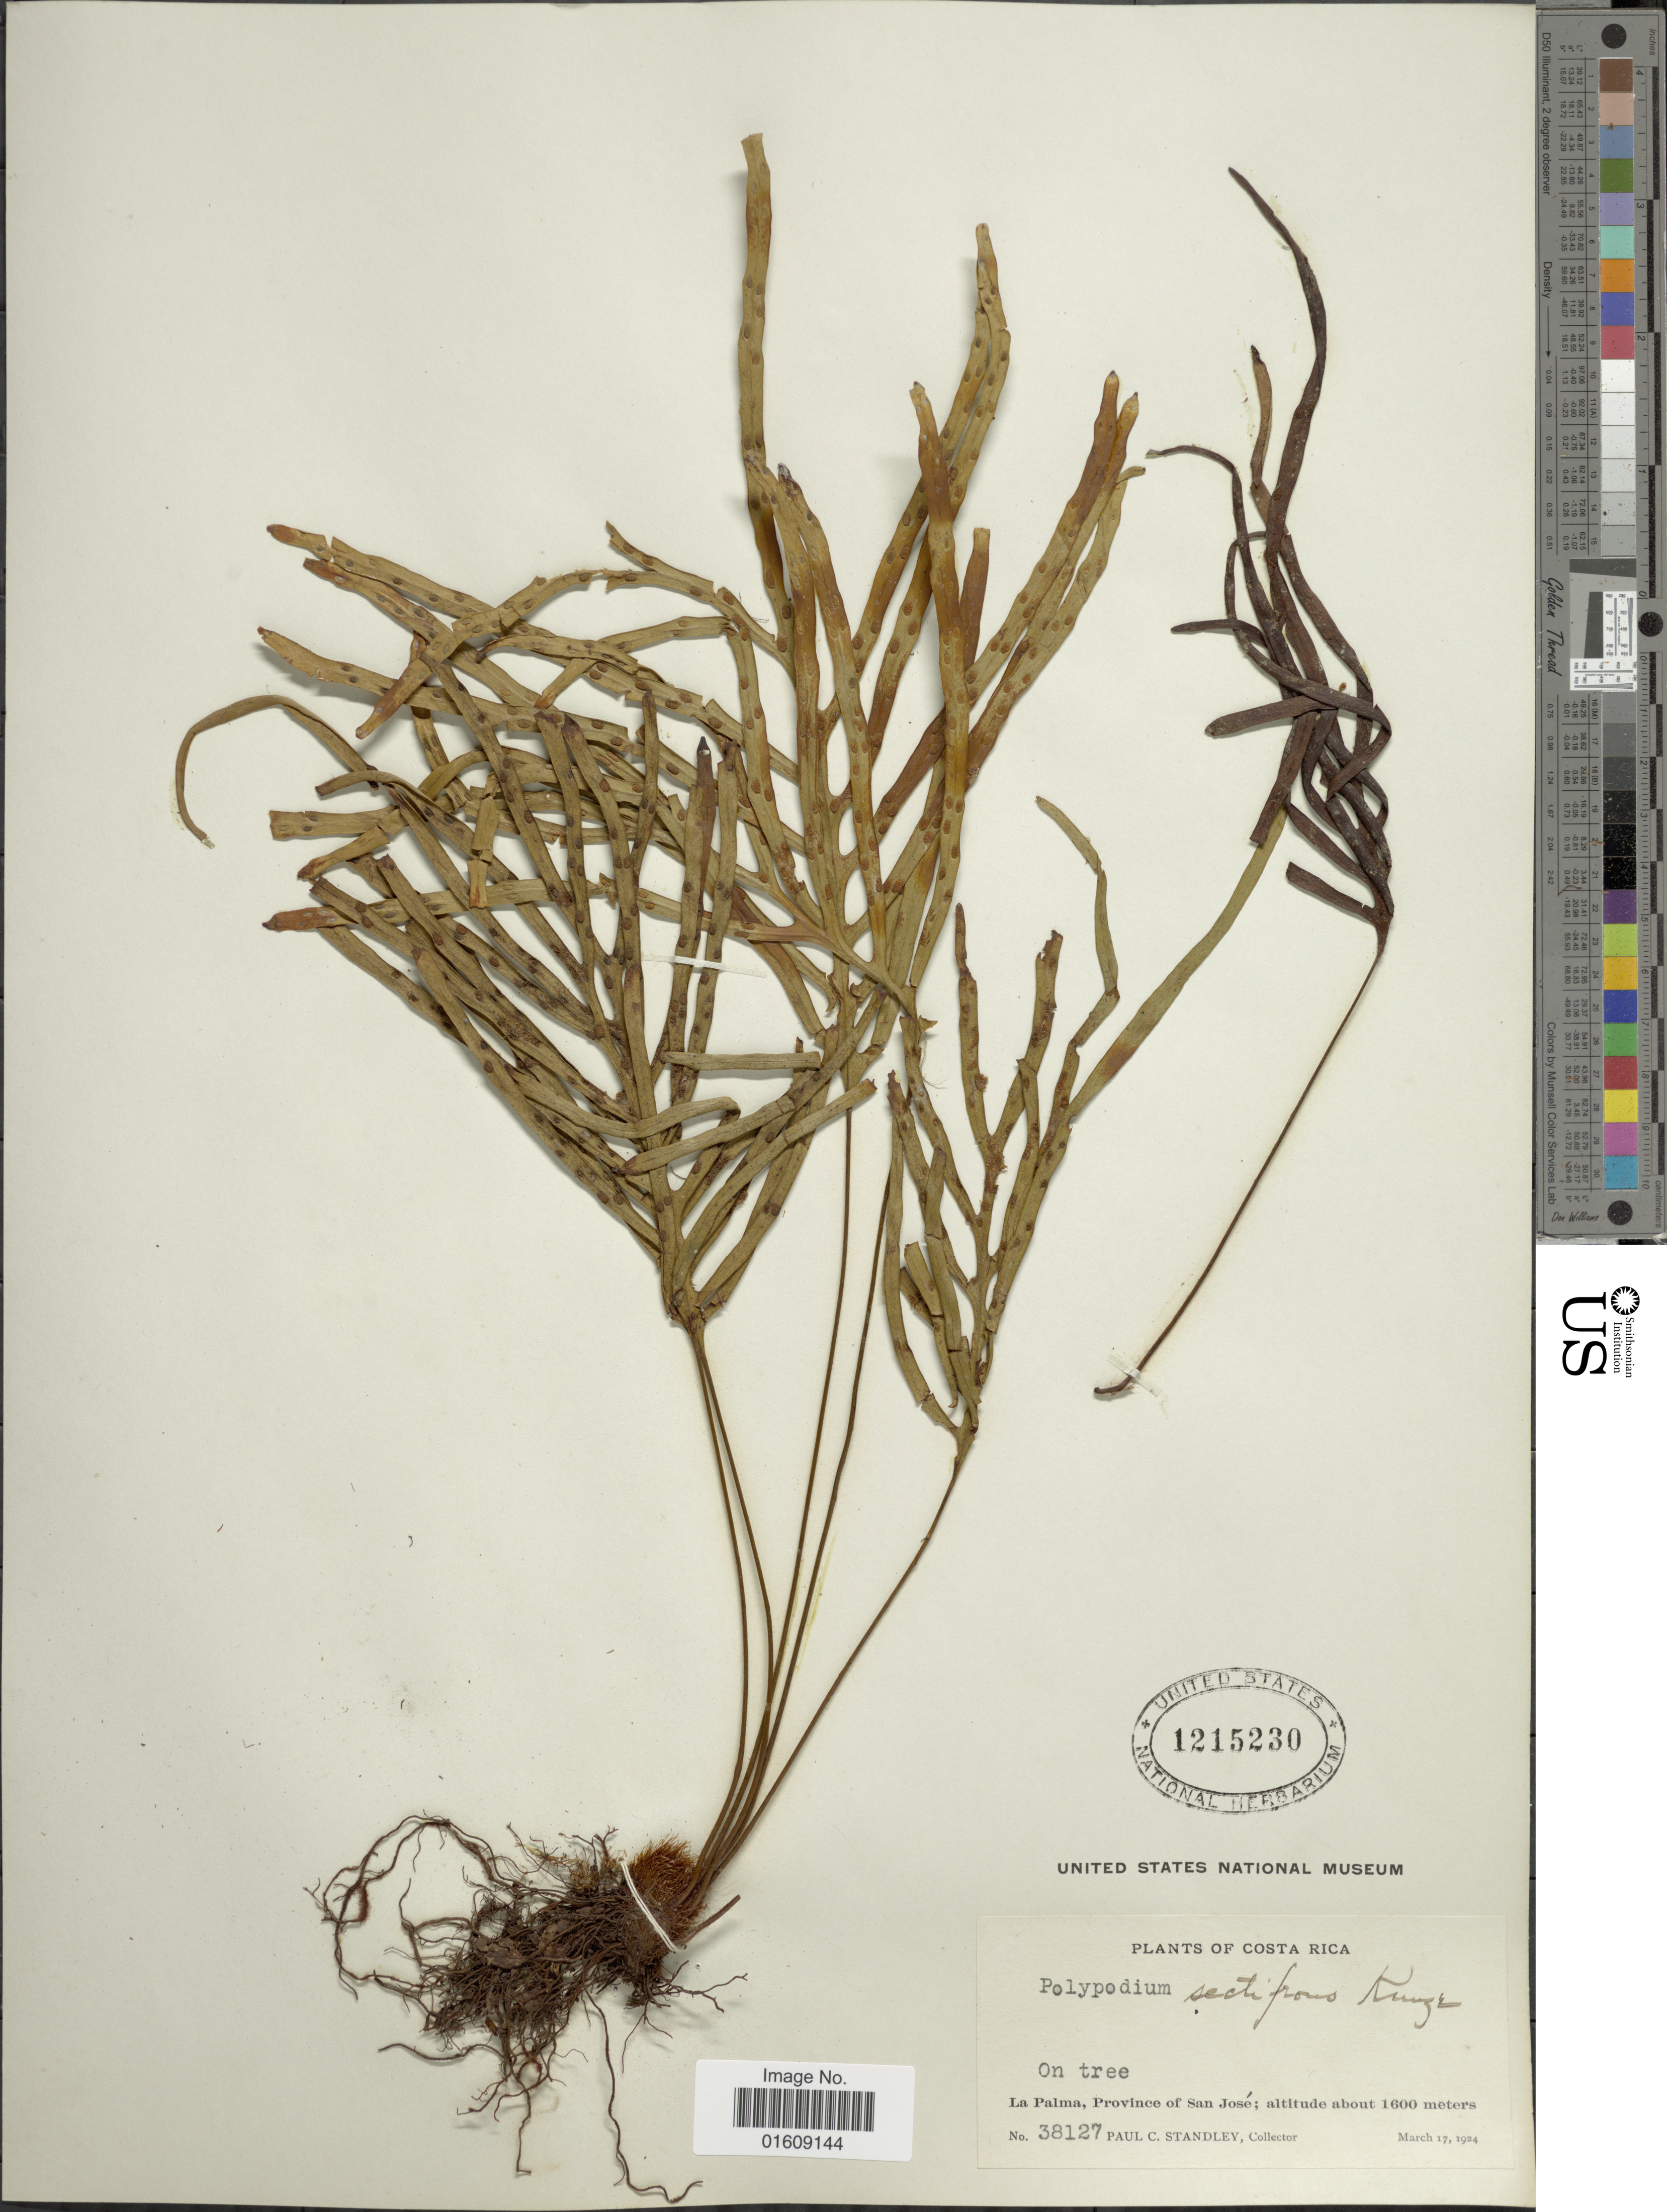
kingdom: Plantae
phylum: Tracheophyta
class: Polypodiopsida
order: Polypodiales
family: Polypodiaceae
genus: Zygophlebia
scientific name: Zygophlebia sectifrons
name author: (Kunze ex Mett.) L.E. Bishop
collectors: P. C. Standley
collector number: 38127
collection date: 1924-03-17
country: Costa Rica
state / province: San José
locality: Costa Rica, La Palma, Province of San José.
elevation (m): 1600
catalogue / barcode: US 1215230